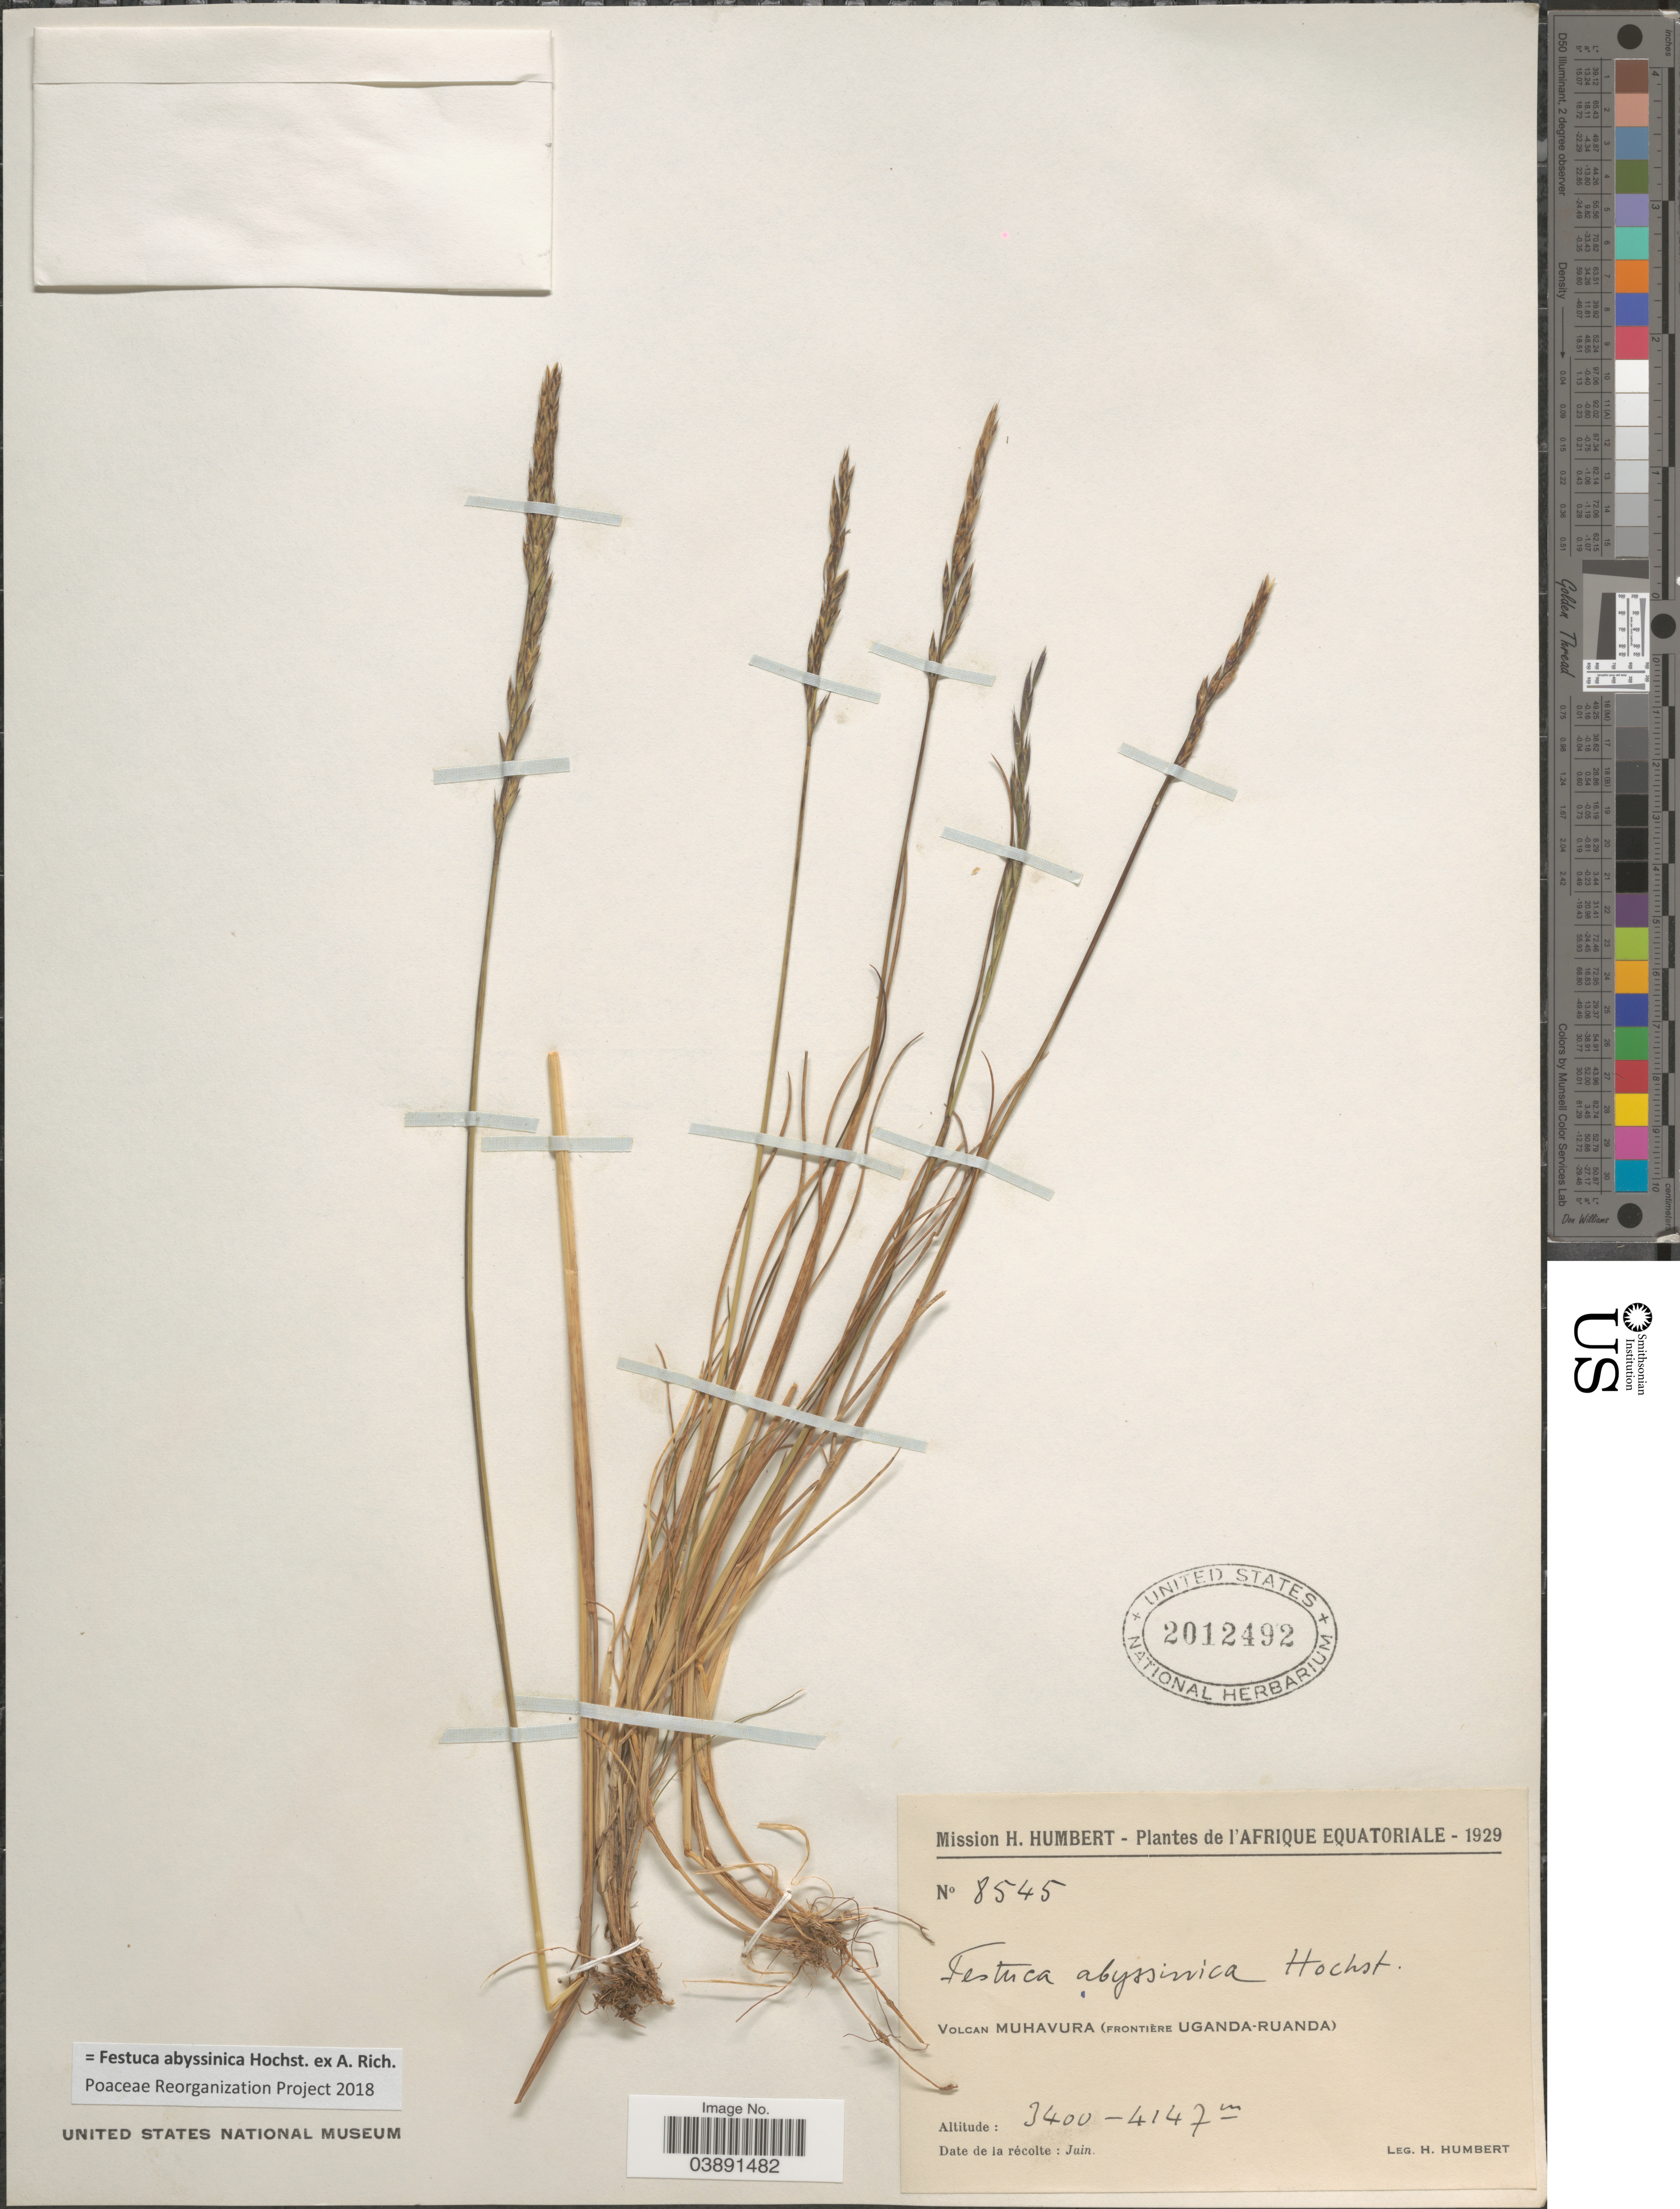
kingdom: Plantae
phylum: Tracheophyta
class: Liliopsida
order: Poales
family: Poaceae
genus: Festuca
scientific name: Festuca abyssinica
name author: Hochst. ex A. Rich.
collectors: H. Humbert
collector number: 8545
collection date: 1929-06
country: Uganda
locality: Afrique Equatoriale. Volcan Muhavura (Frontière Uganda-Ruanda).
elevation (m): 3400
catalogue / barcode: US 2012492